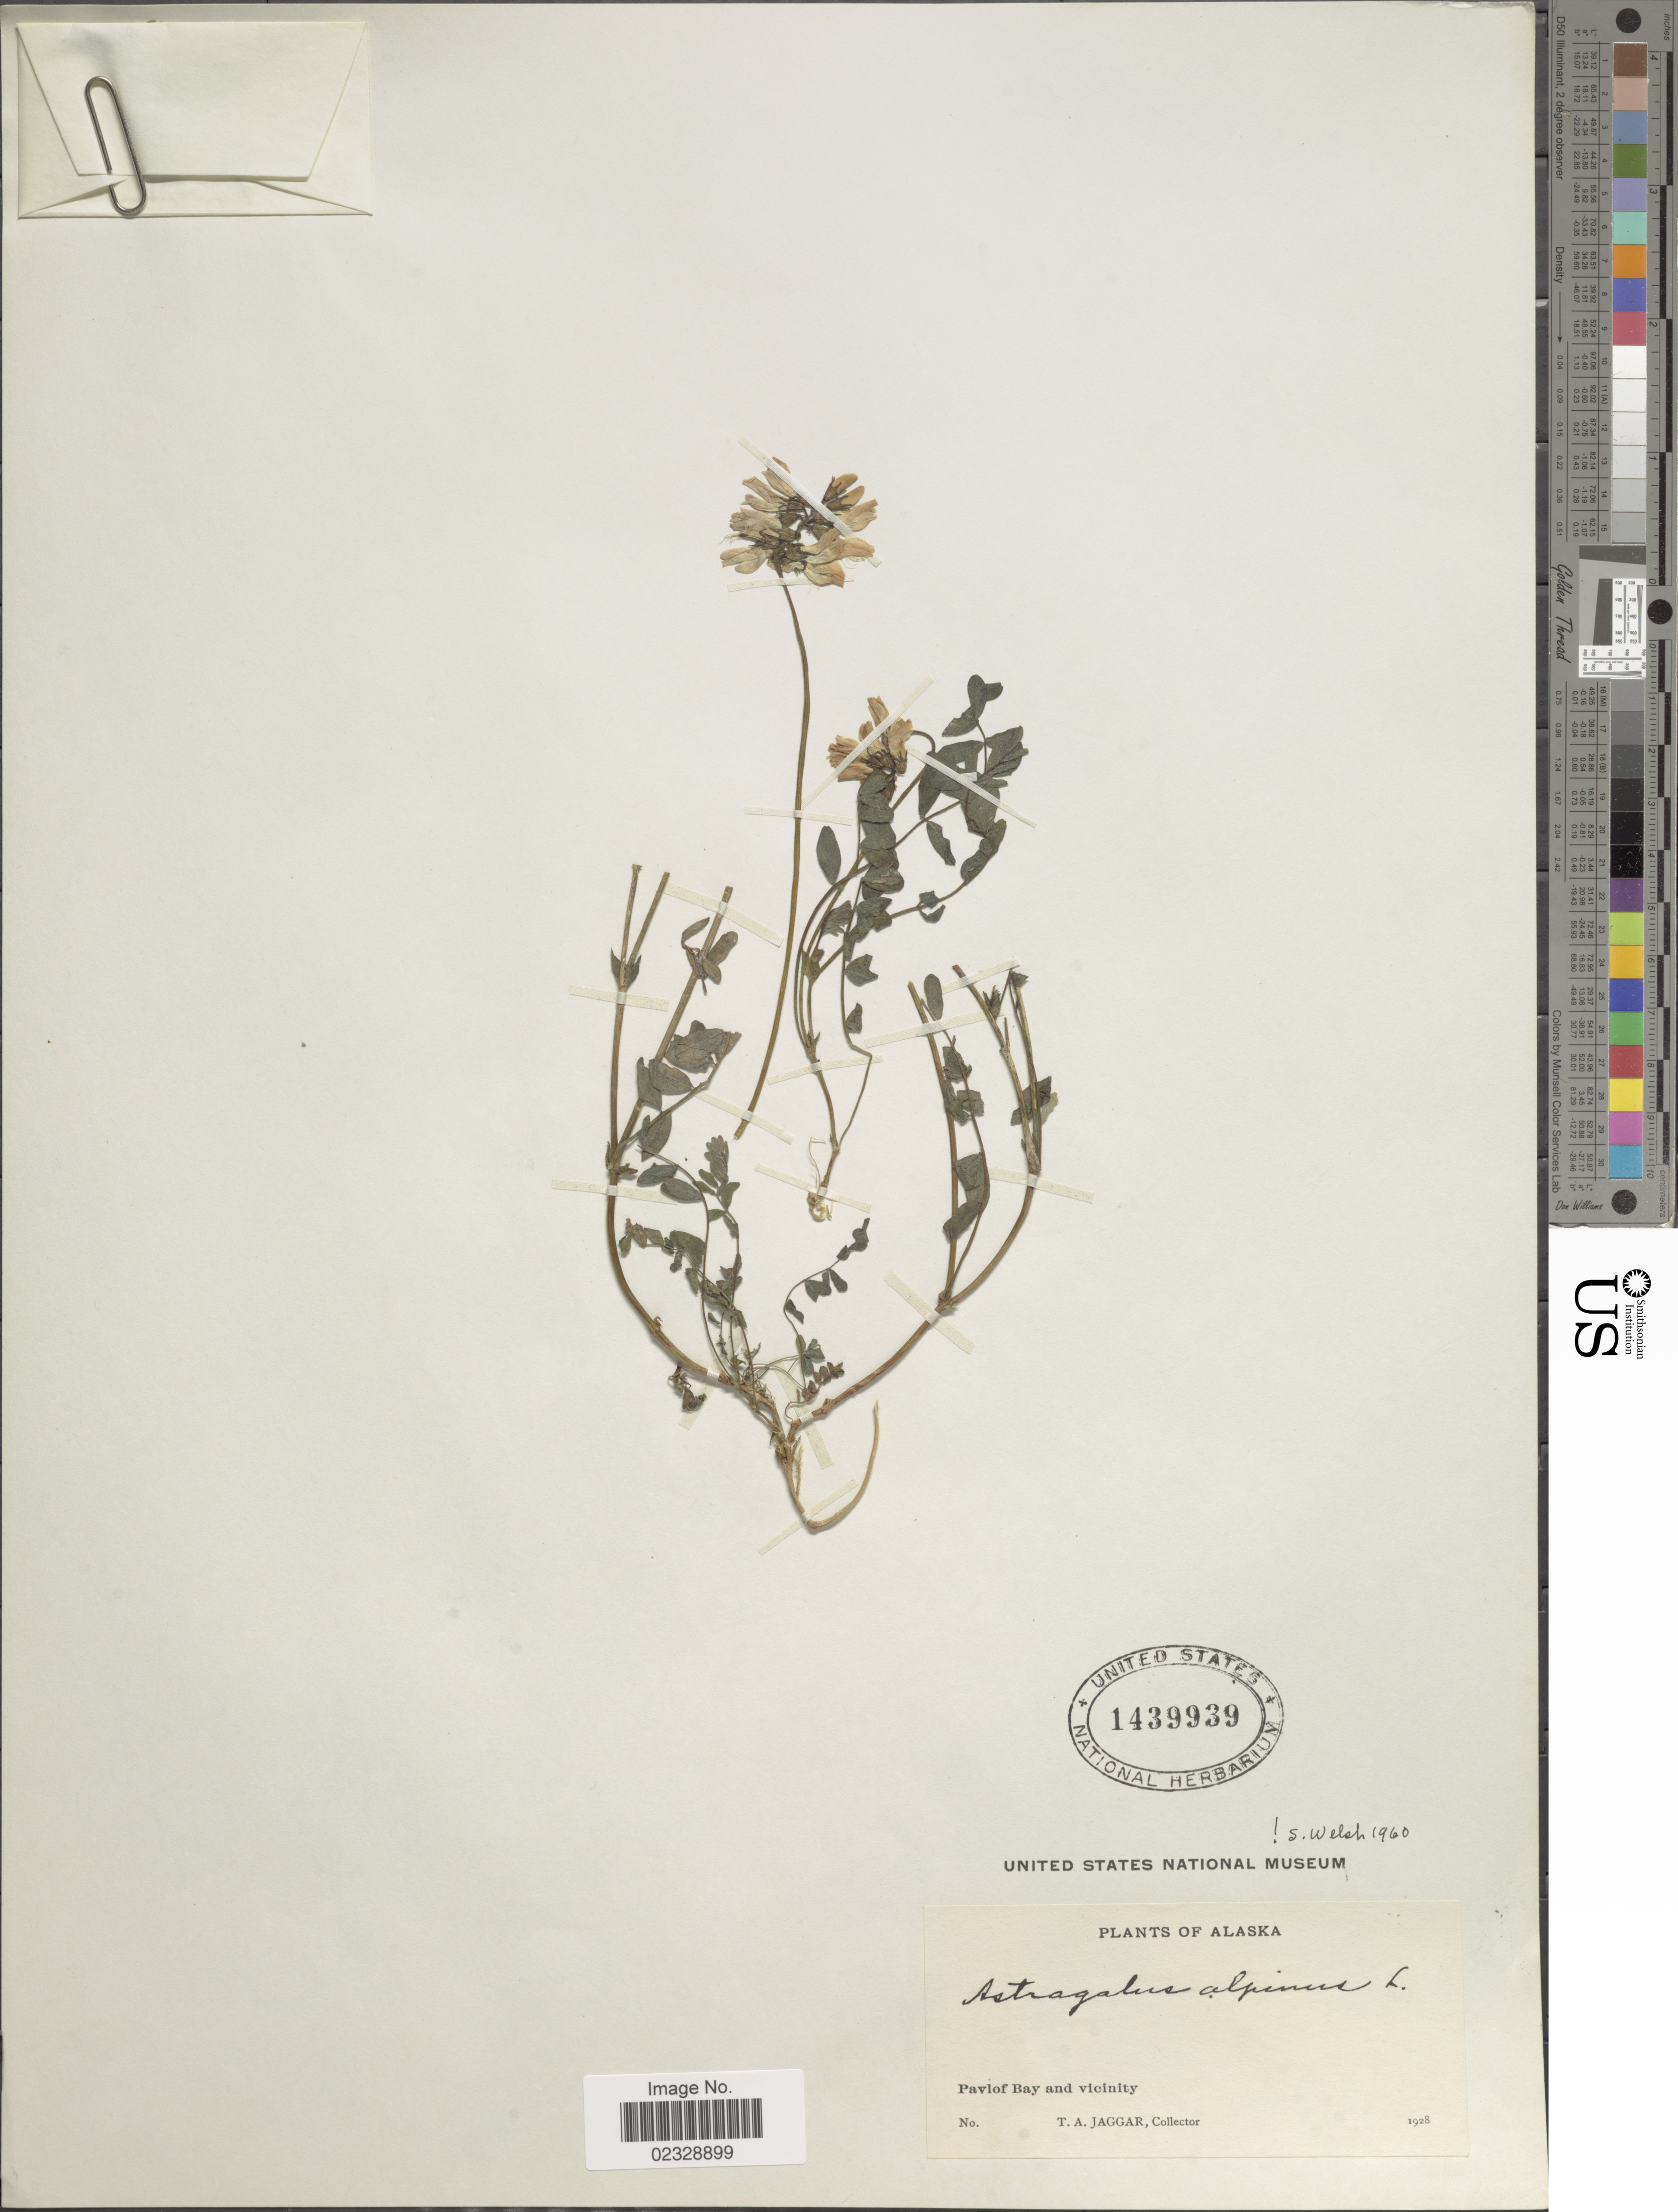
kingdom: Plantae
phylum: Tracheophyta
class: Magnoliopsida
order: Fabales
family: Fabaceae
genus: Astragalus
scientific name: Astragalus alpinus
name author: L.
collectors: T. Jaggar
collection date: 1928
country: United States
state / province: Alaska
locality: Pavlof Bay and vicinity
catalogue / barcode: US 1439939